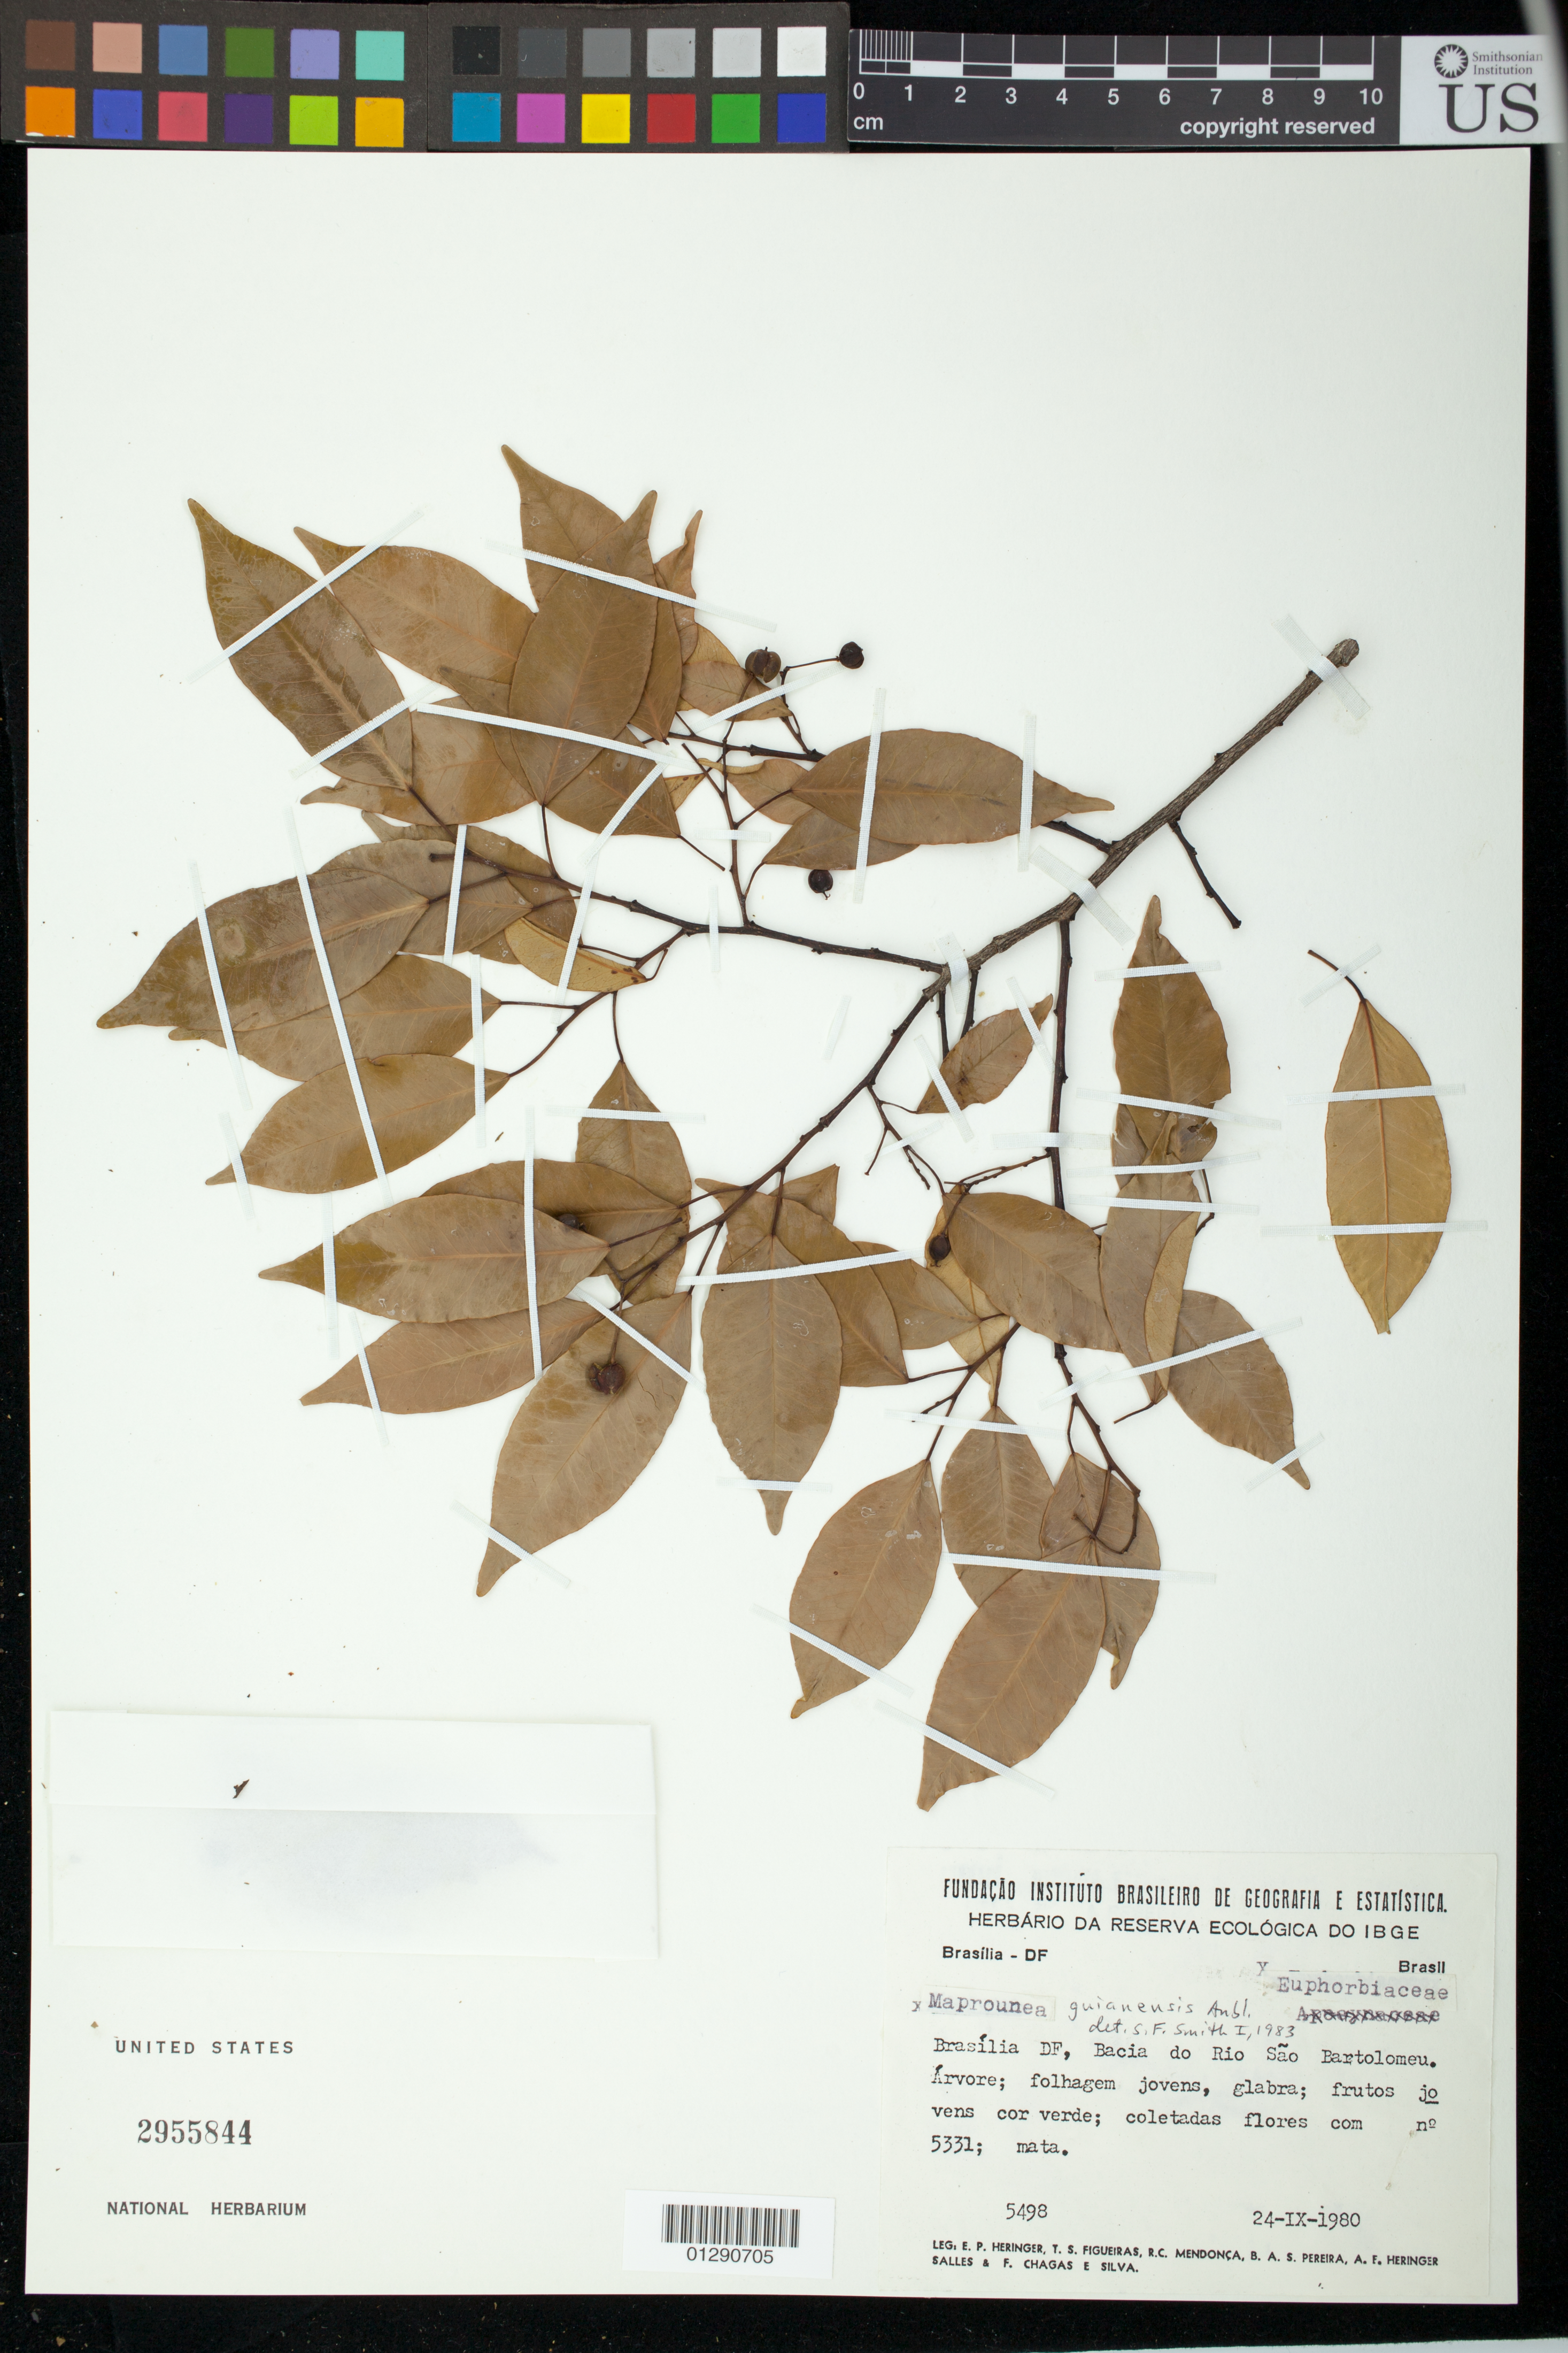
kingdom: Plantae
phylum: Tracheophyta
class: Magnoliopsida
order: Malpighiales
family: Euphorbiaceae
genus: Maprounea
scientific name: Maprounea guianensis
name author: Aubl.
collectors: E. P. Heringer, T. S. Figueiras, R. C. de Mendonça, B. A. S. Pereira, A. E. Heringer Salles & F. Chagas e Silva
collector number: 5498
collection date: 1980-09-24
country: Brazil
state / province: Distrito Federal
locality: Brasilia DF, Bacia do Rio Sao Bartolomeu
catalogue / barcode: US 2955844